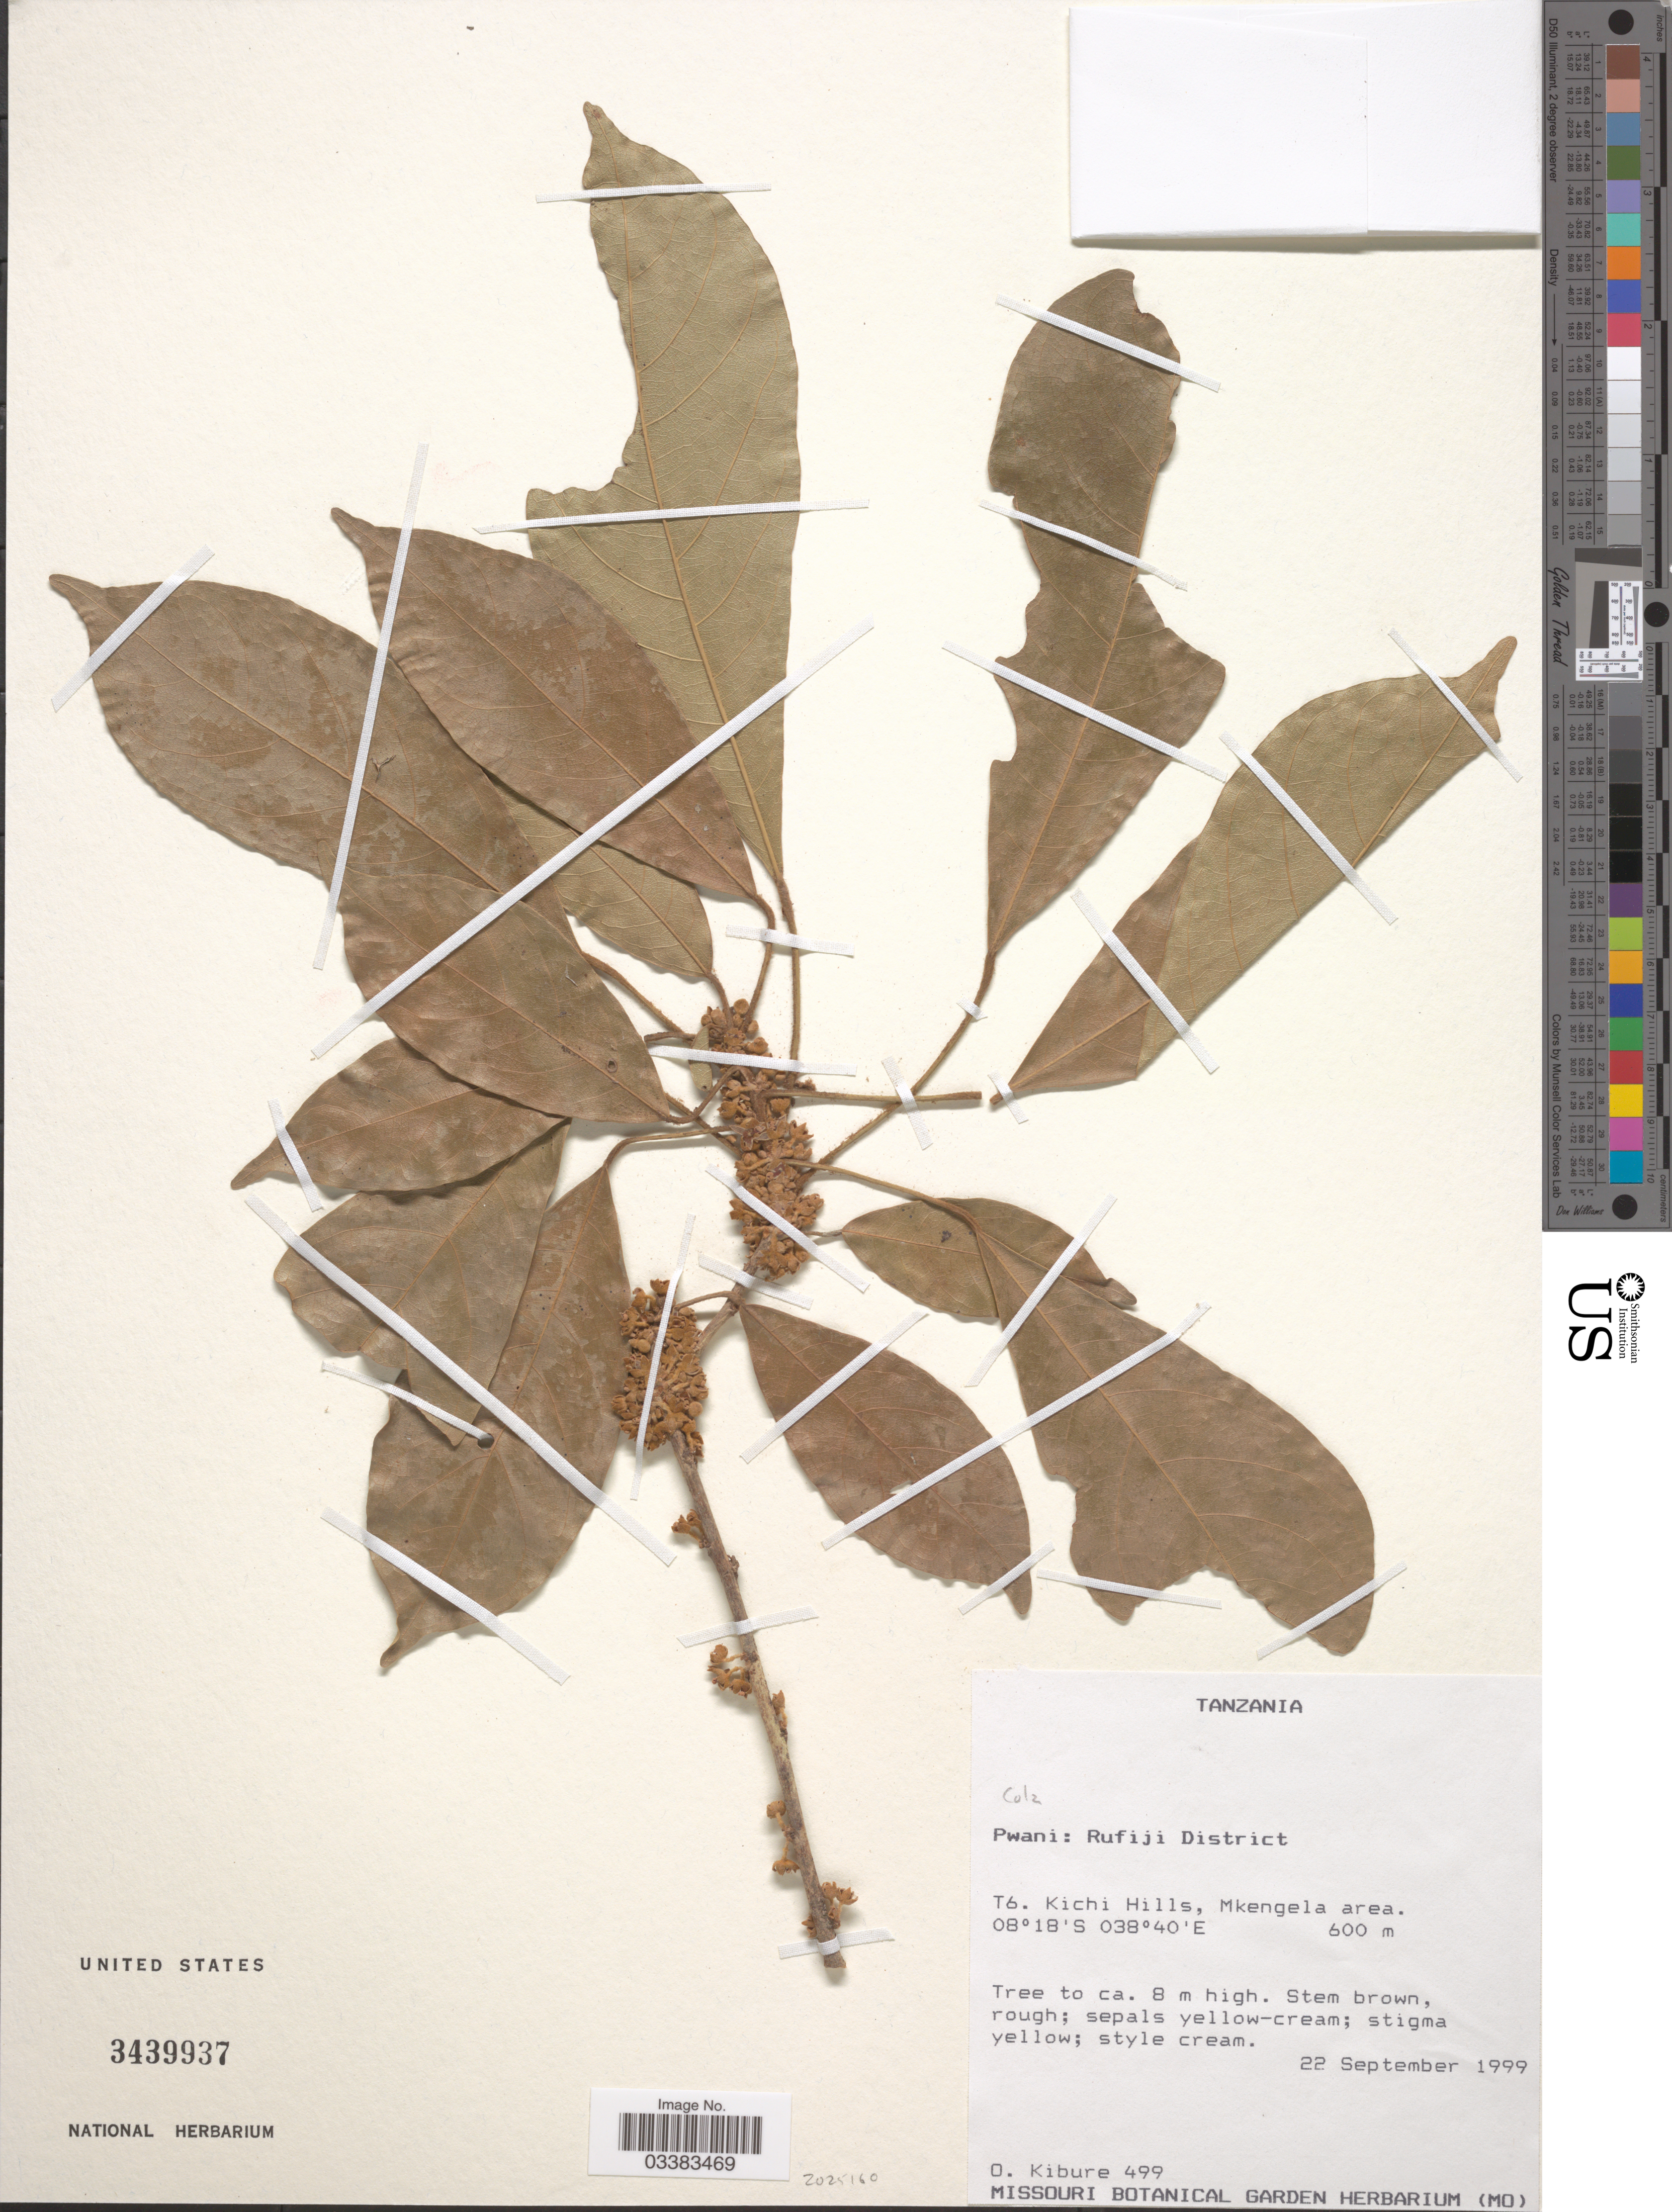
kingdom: Plantae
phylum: Tracheophyta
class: Magnoliopsida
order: Malvales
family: Malvaceae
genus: Cola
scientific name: Cola sp.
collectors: O. Kibure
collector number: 499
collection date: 1999-09-22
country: Tanzania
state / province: Pwani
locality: Rufiji District. T6. Kichi Hills, Mkengela area.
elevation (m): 600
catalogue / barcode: US 3439937